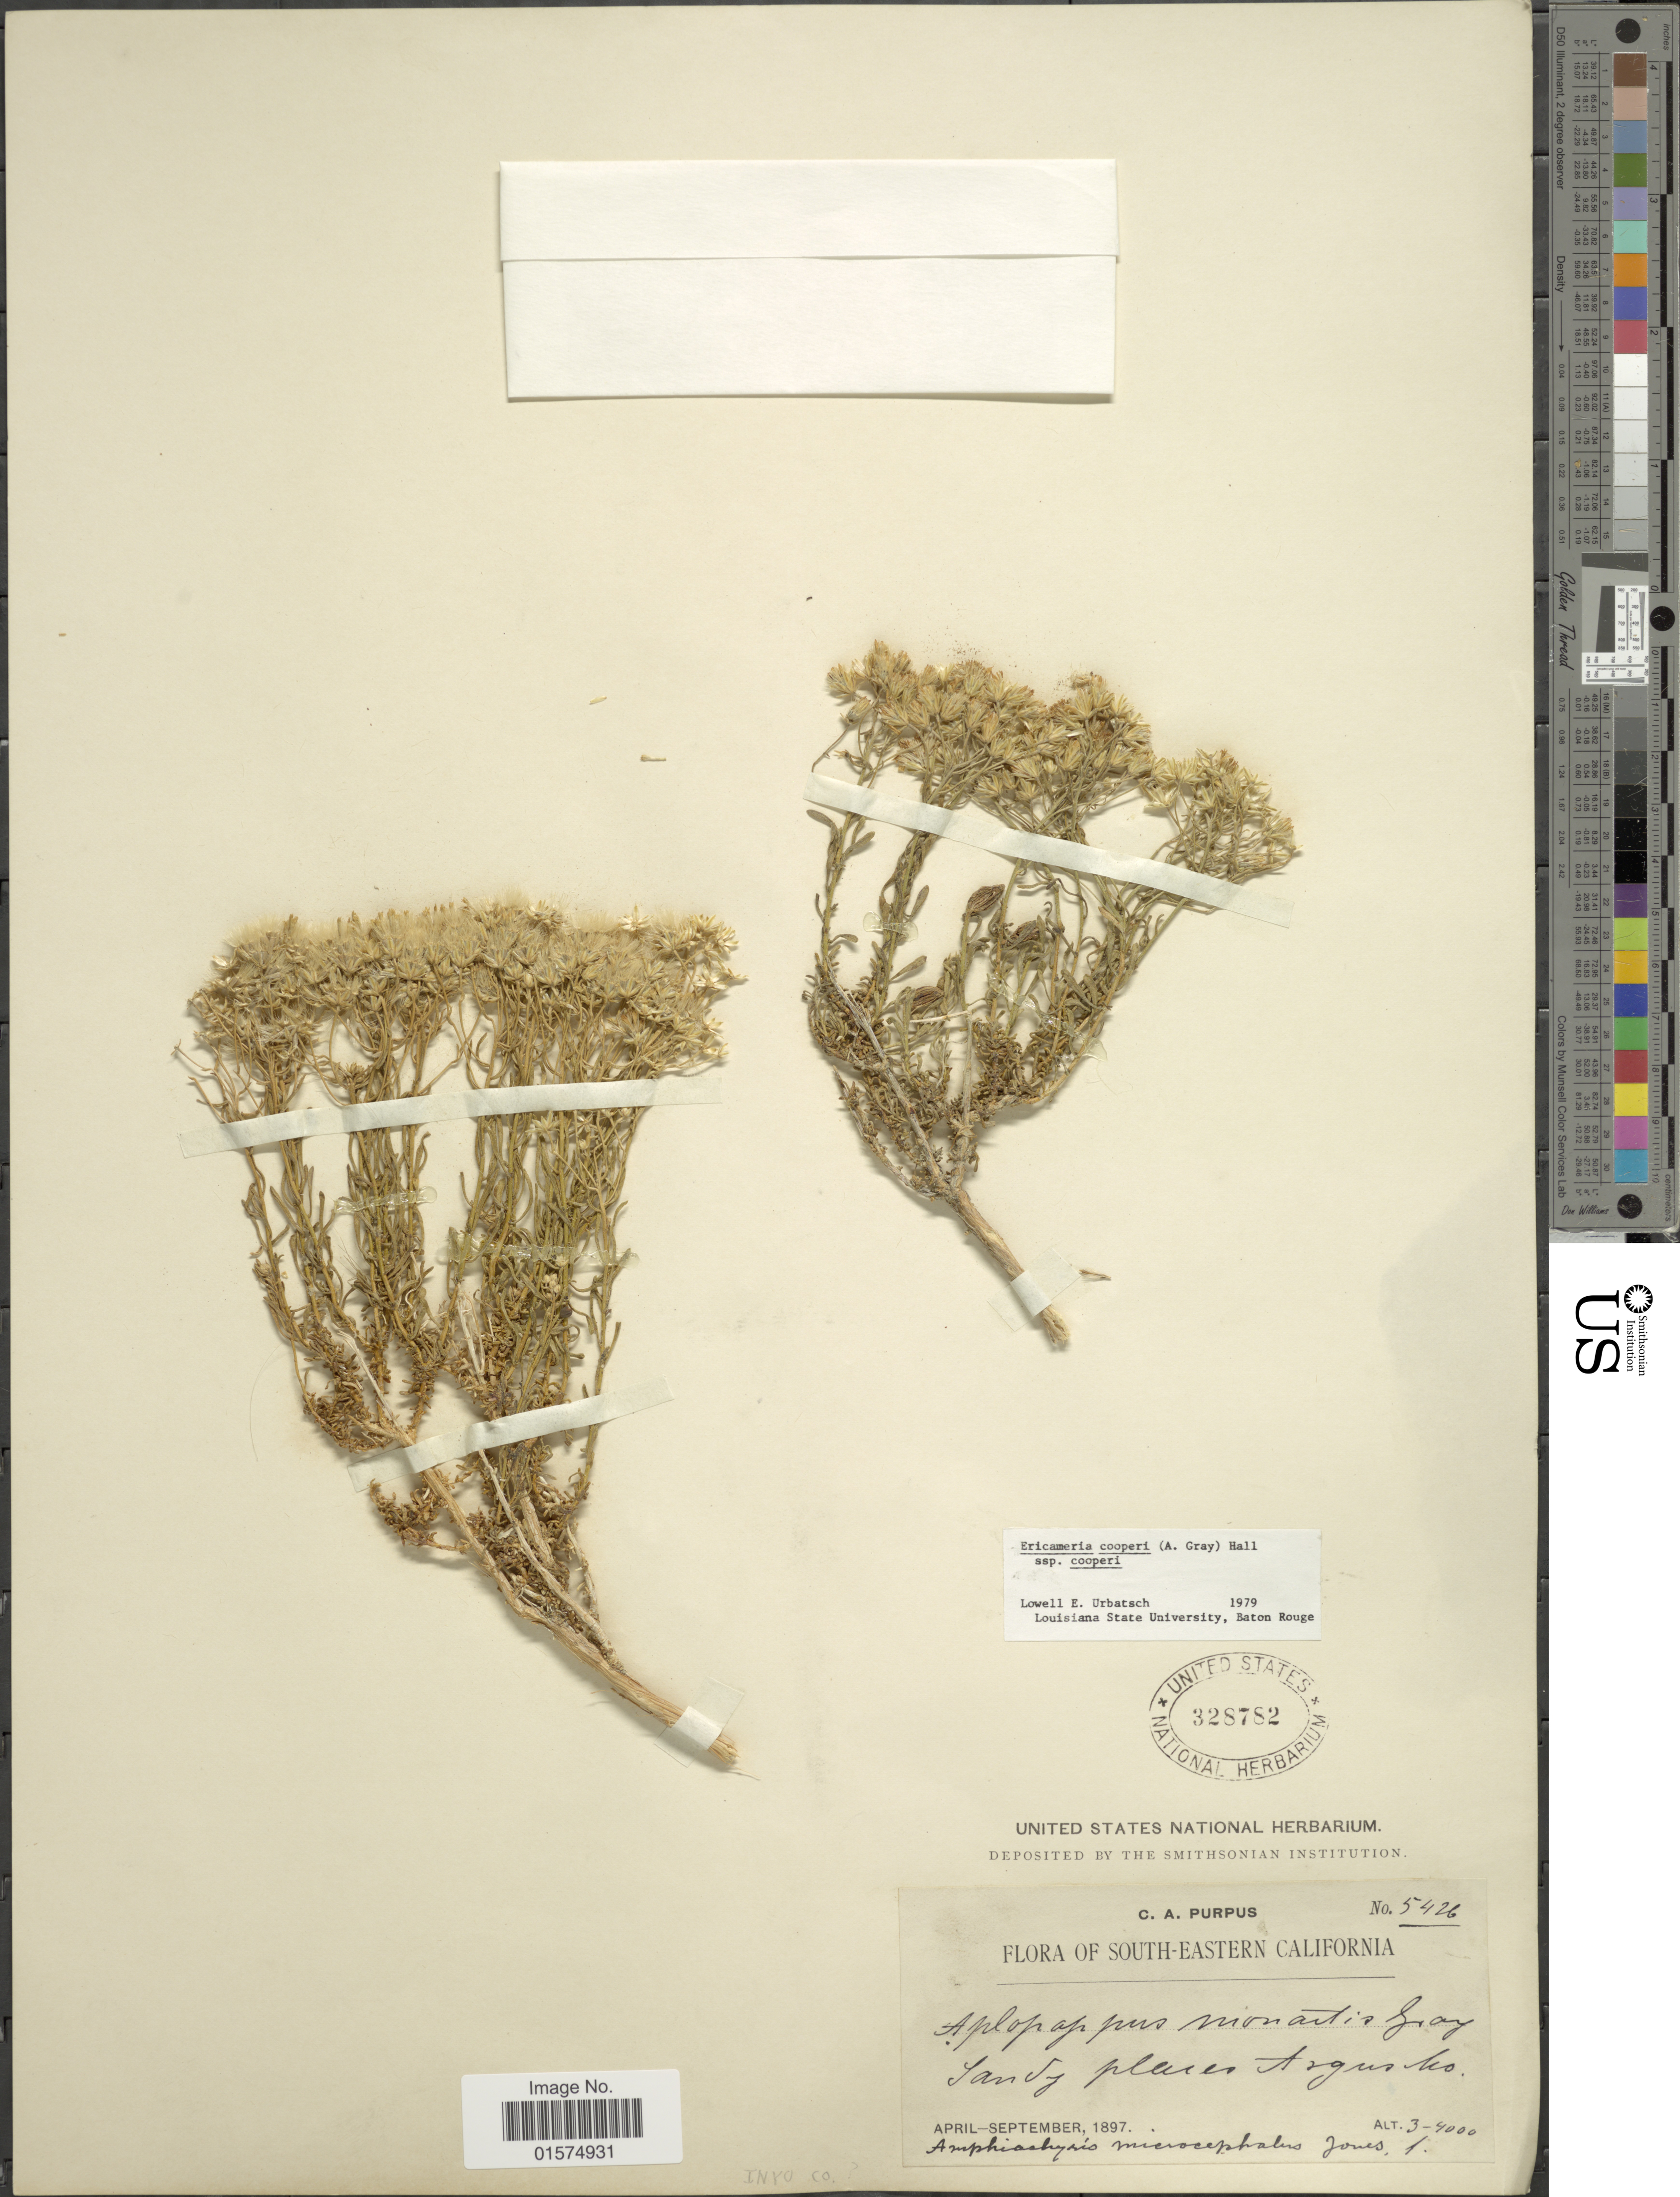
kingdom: Plantae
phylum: Tracheophyta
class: Magnoliopsida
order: Asterales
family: Asteraceae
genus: Ericameria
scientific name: Ericameria cooperi var. cooperi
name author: (A. Gray) Hall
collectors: C. A. Purpus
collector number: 5426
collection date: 1897-04/1897-09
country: United States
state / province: California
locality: South-Eastern California. Argus Co.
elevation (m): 914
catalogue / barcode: US 328782